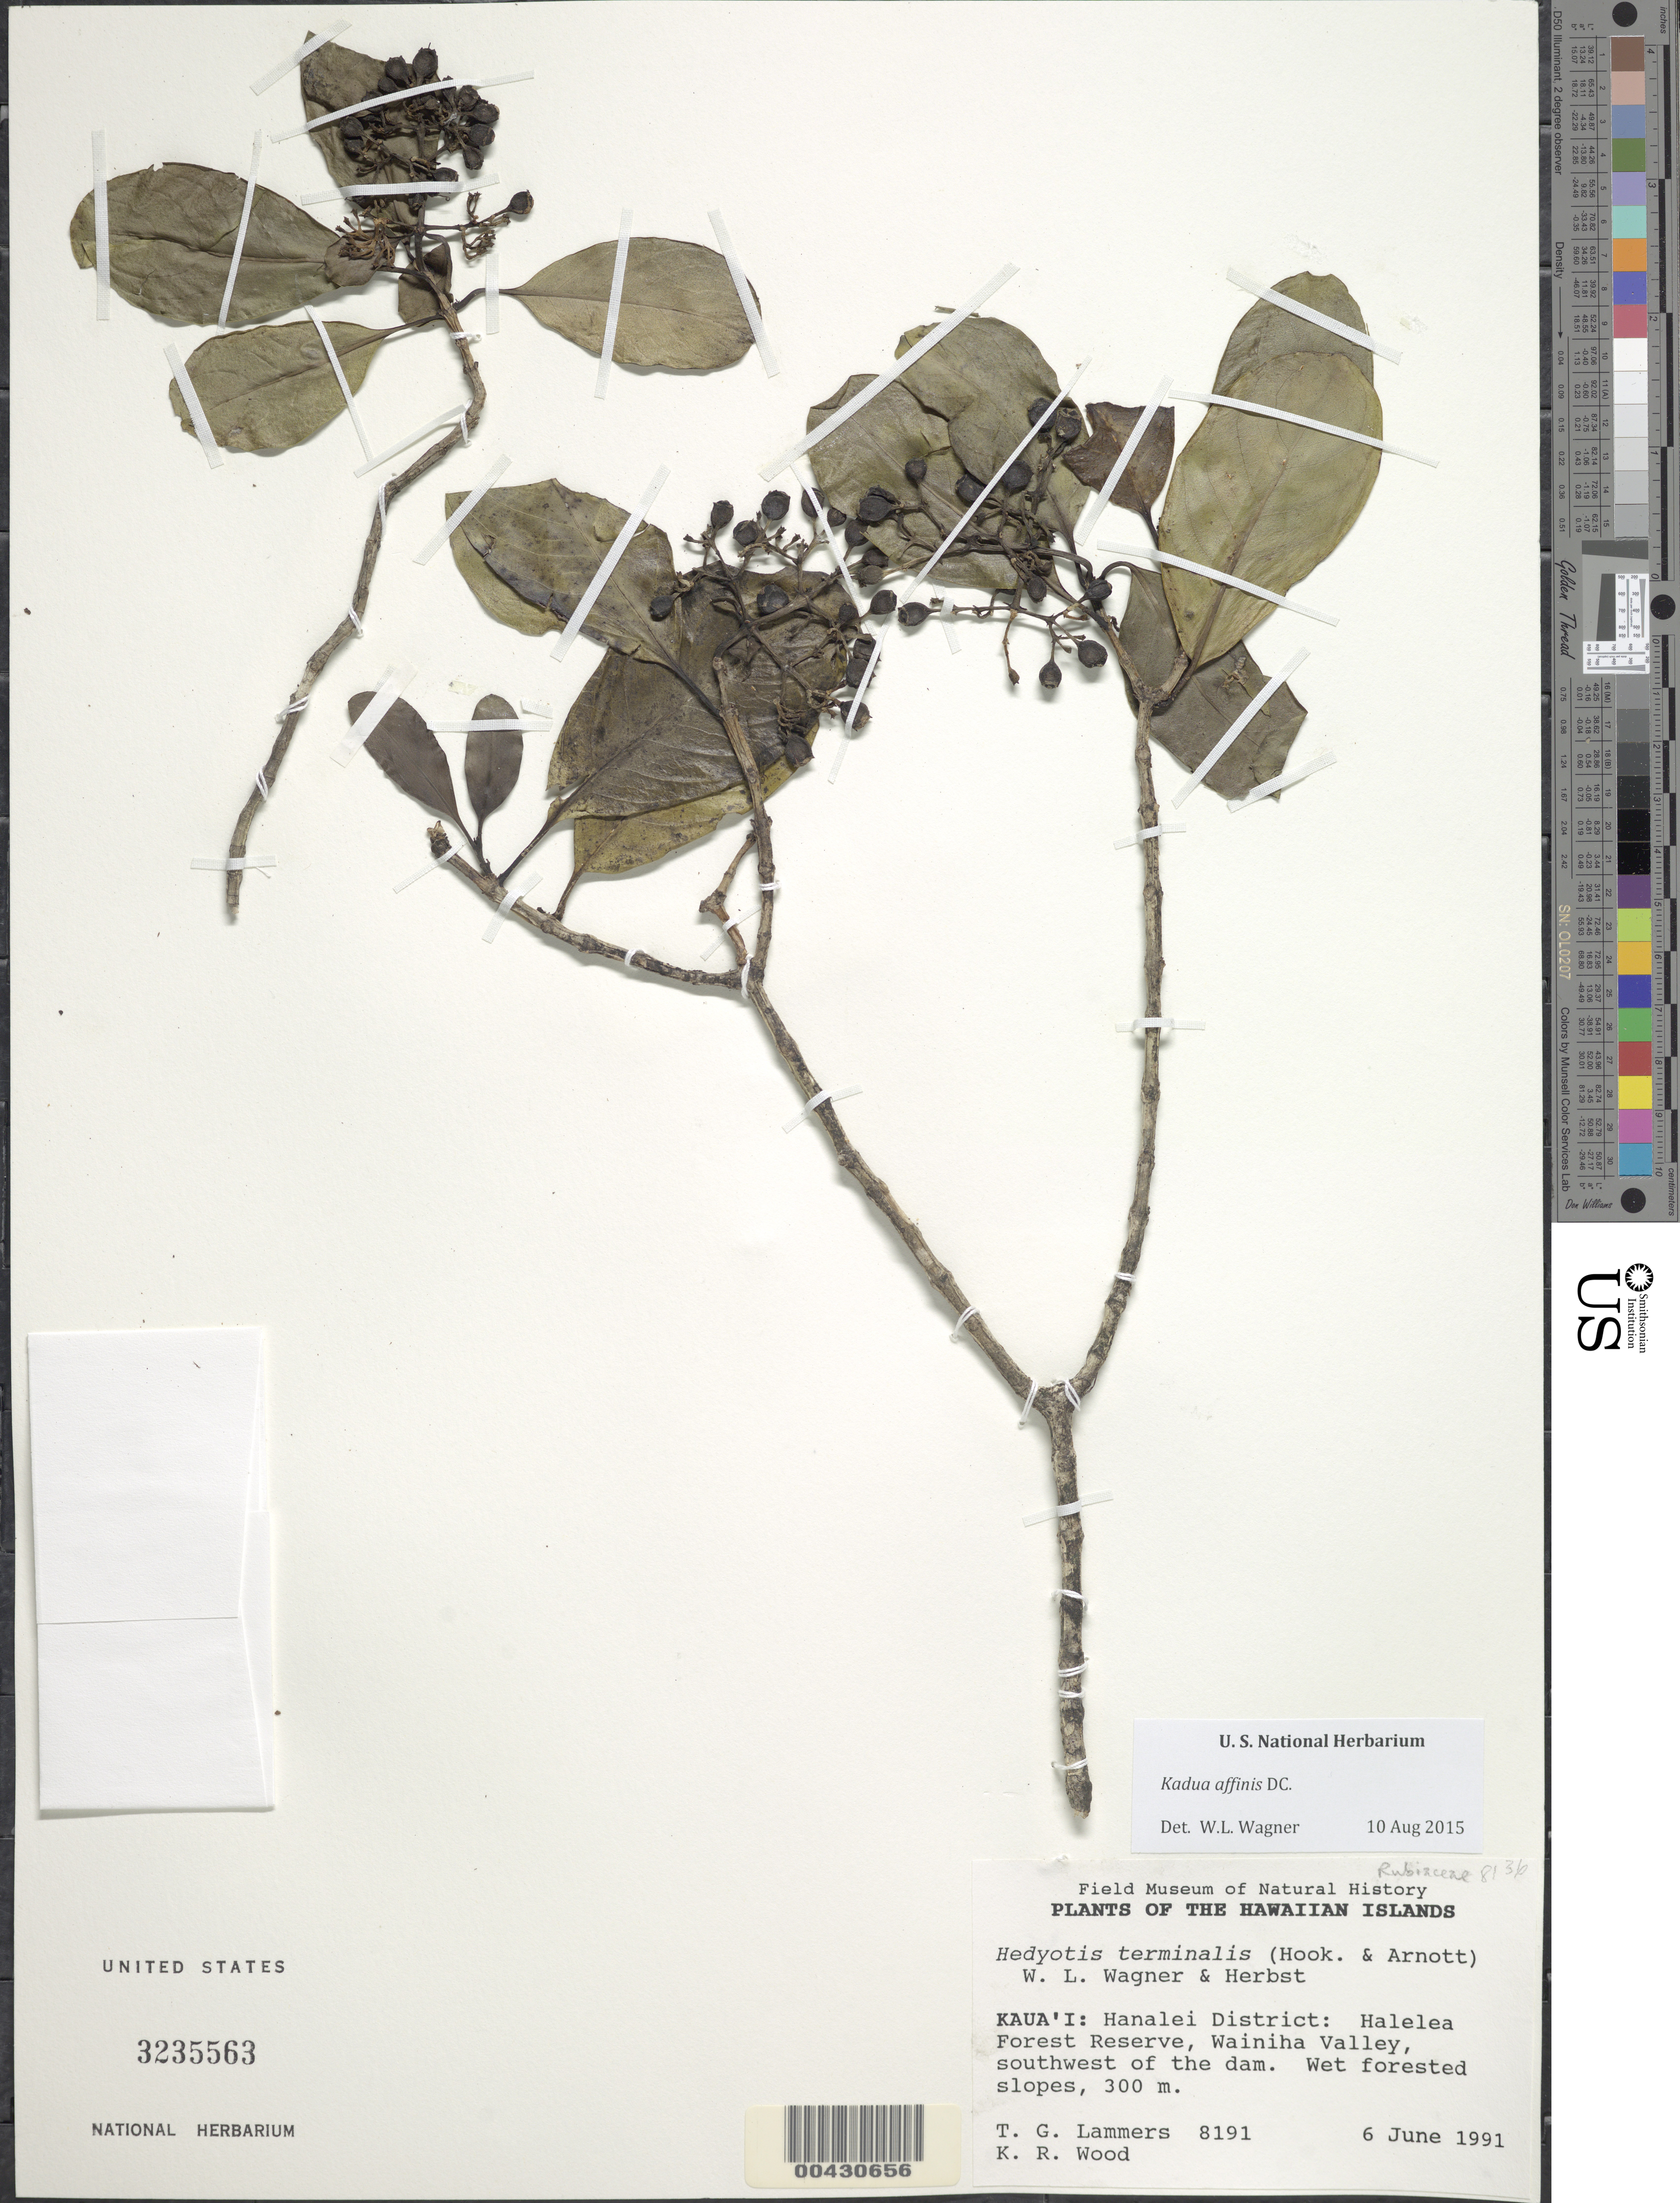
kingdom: Plantae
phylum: Tracheophyta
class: Magnoliopsida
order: Gentianales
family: Rubiaceae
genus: Kadua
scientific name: Kadua affinis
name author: DC.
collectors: T. G. Lammers & K. R. Wood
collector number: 8191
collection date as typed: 6 Jun 1991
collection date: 1991-06-06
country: United States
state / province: Hawaii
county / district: Kauai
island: Kaua'i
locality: Hanalei District: Halelea Forest Reserve, Wainiha Valley, south-west of the dam.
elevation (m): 300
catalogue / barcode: US 3235563